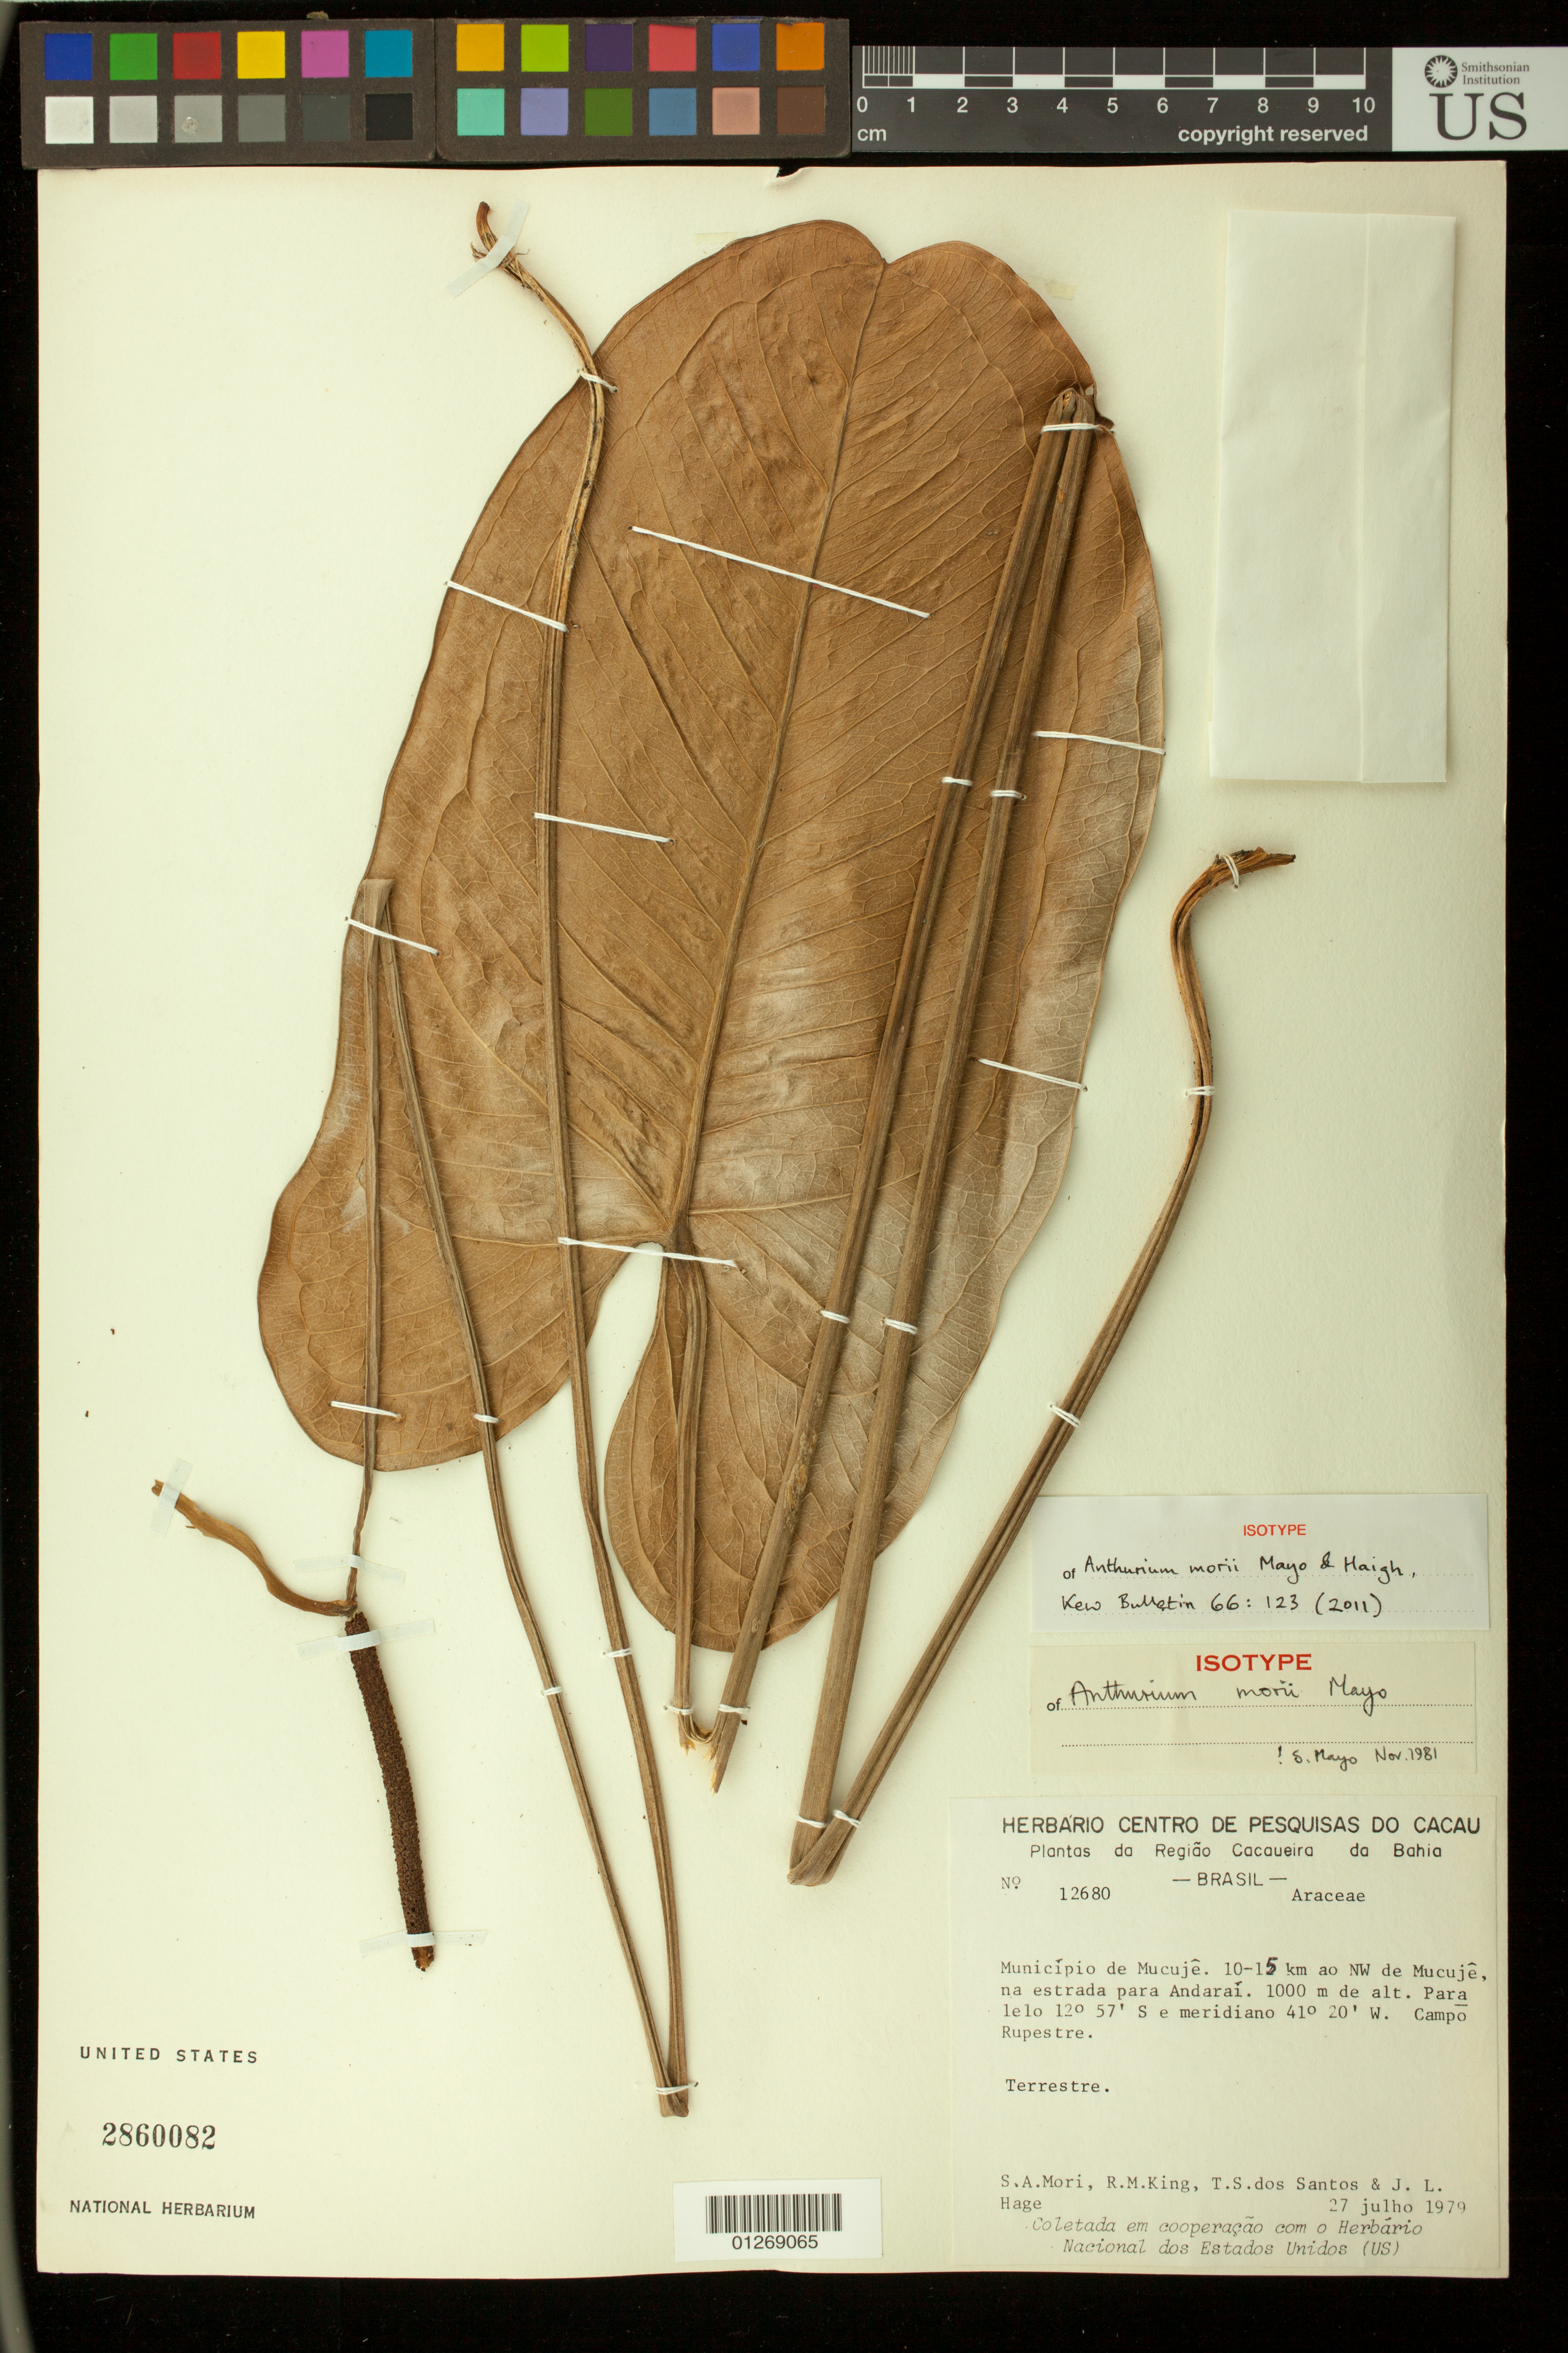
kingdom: Plantae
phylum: Tracheophyta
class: Liliopsida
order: Alismatales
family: Araceae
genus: Anthurium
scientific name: Anthurium morii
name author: Mayo & Haigh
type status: Isotype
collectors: S. Mori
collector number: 12680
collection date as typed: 27 Jul 1979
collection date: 1979-07-27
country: Brazil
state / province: Bahia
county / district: Mucugê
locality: Município de Mucujê. 10-15 km ao NW de Mucujê, na estrada para Andaraí. Campo Rupestre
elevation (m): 1000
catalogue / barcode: US 2860082